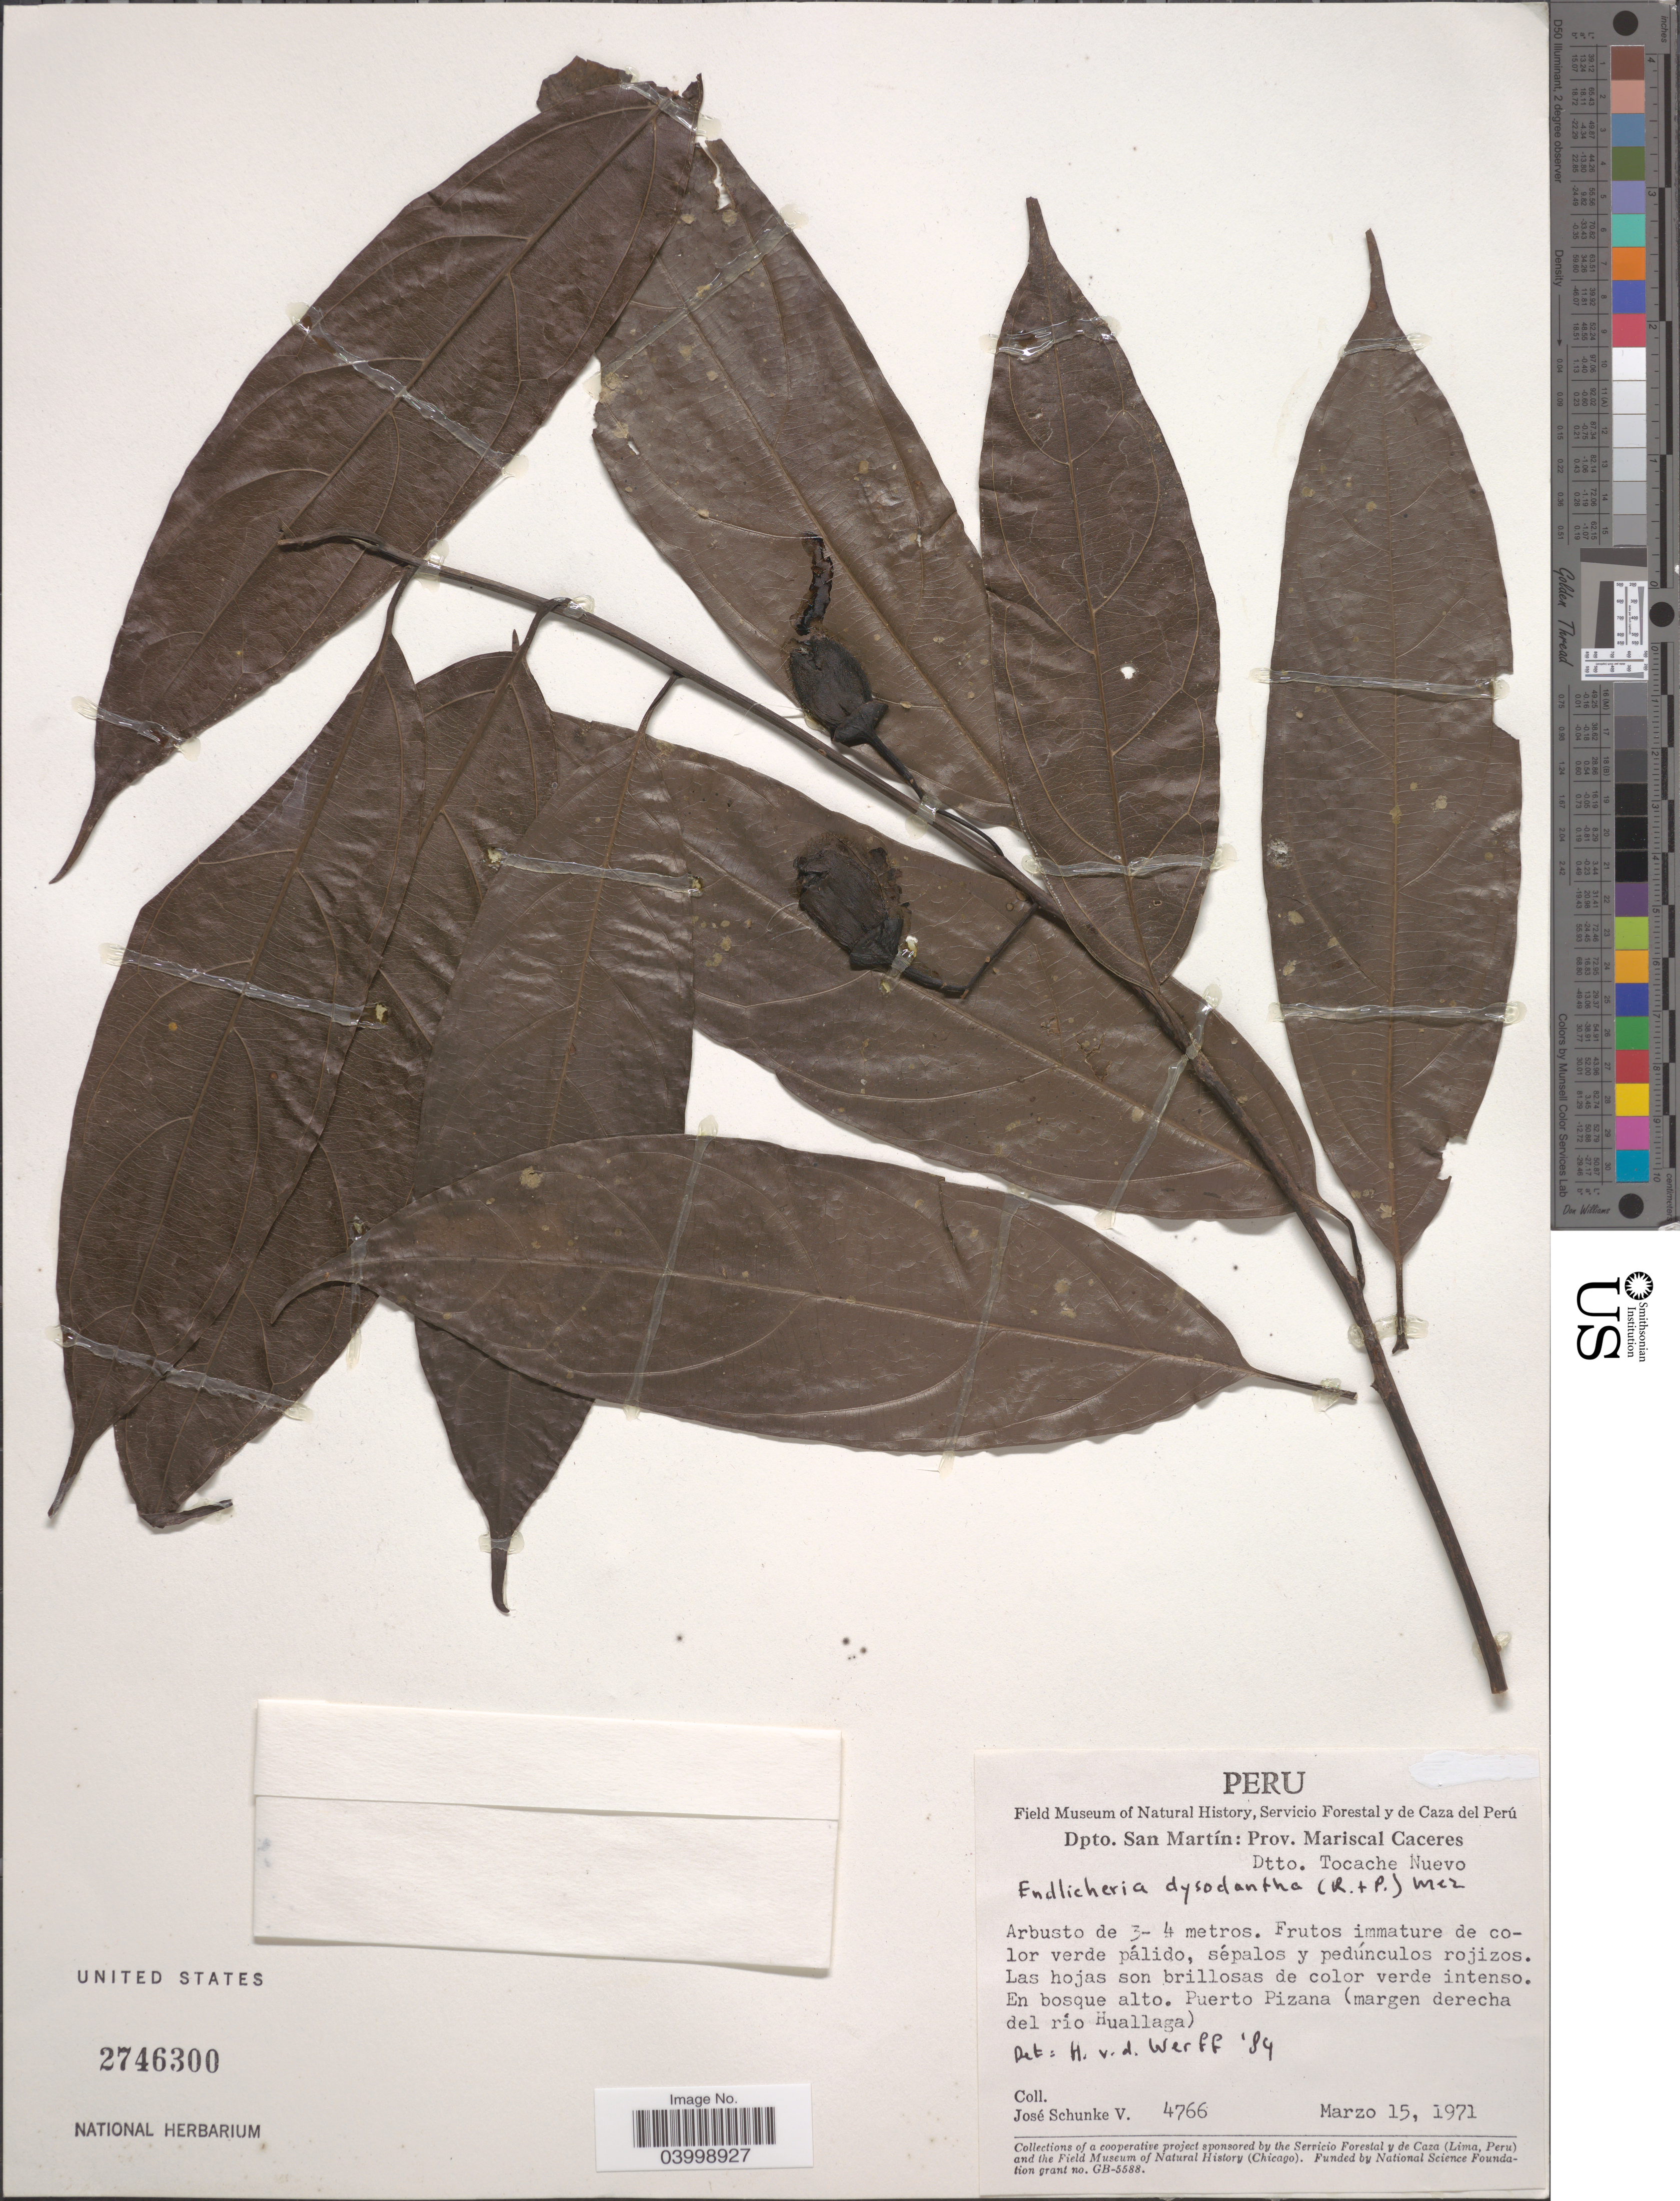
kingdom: Plantae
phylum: Tracheophyta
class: Magnoliopsida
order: Laurales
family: Lauraceae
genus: Endlicheria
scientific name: Endlicheria dysodantha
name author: Mez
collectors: J. Schunke Vigo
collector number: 4766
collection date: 1971-03-15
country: Peru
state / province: San Martín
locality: Dpto. San Martín: Prov. Mariscal Caceres. Dtto. Tocache Nuevo. En bosque alto. Puerto Pizana (margen derecha del río Huallaga).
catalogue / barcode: US 2746300